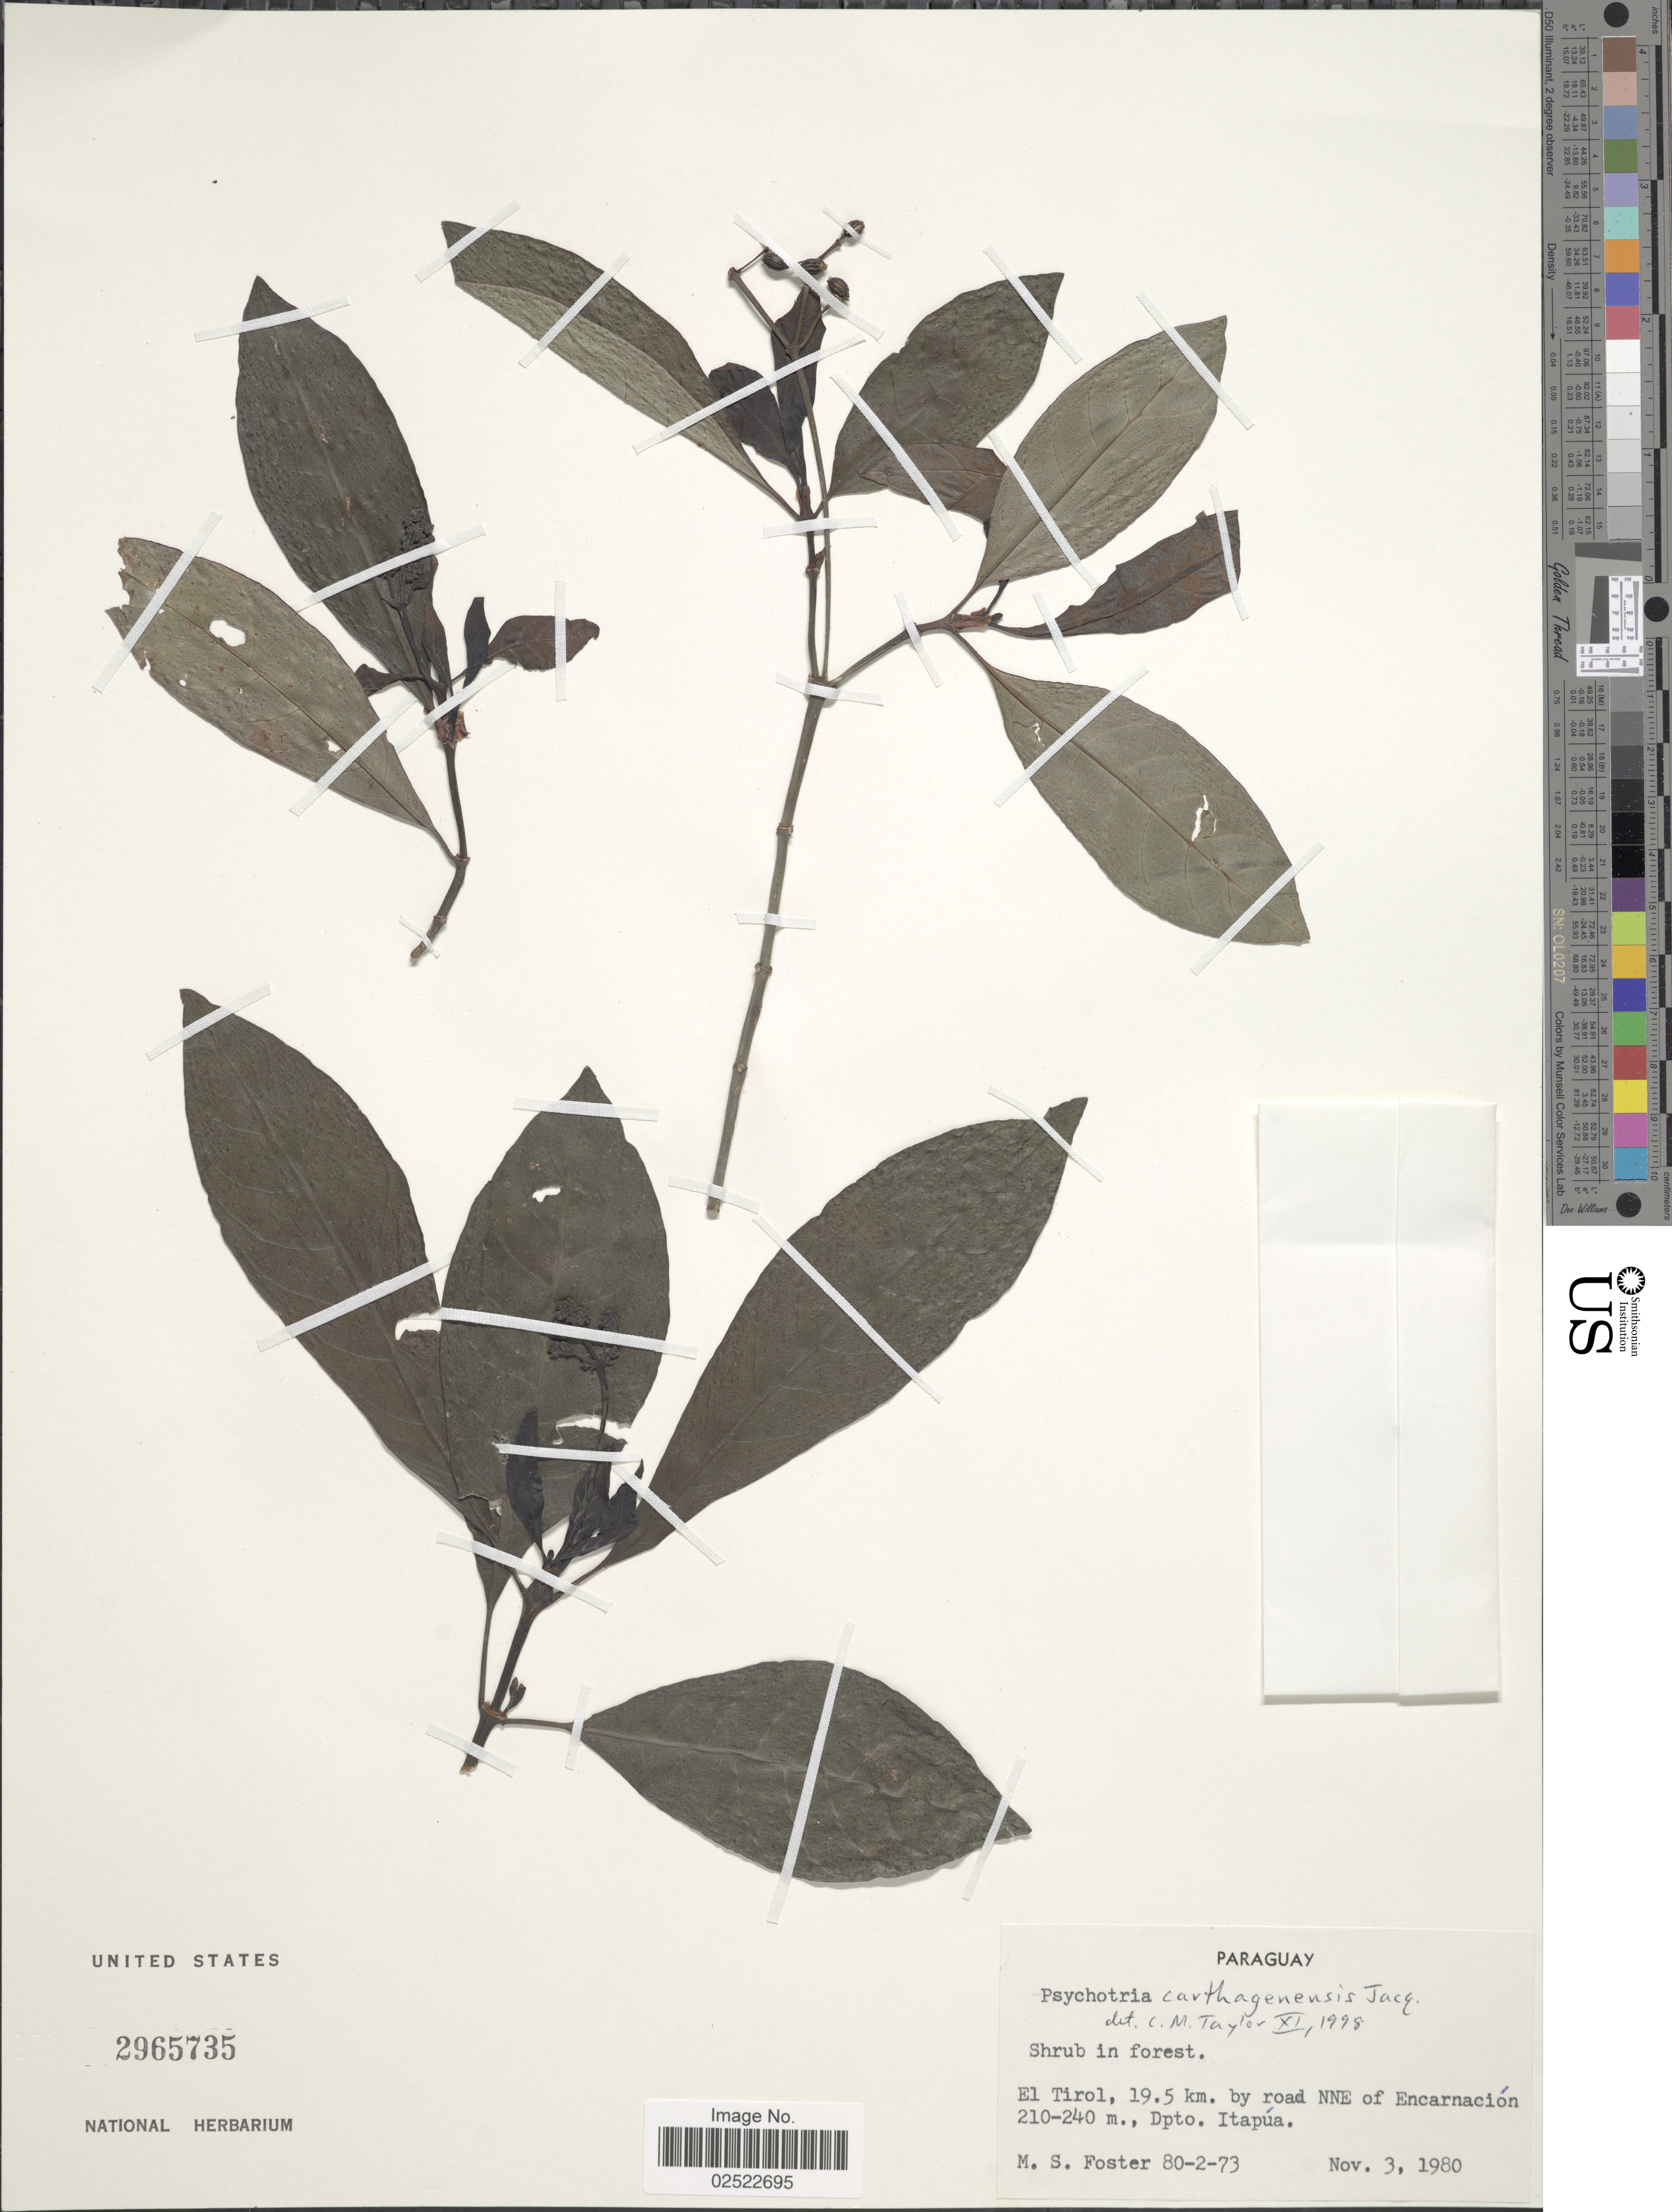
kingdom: Plantae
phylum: Tracheophyta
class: Magnoliopsida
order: Gentianales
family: Rubiaceae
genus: Psychotria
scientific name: Psychotria carthagenensis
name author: Jacq.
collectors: M. Foster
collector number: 80-2-73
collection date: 1980-11-03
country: Paraguay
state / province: Itapua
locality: El Tirol, 19.5 km. by road NNE of Encarnación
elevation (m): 210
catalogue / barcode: US 2965735